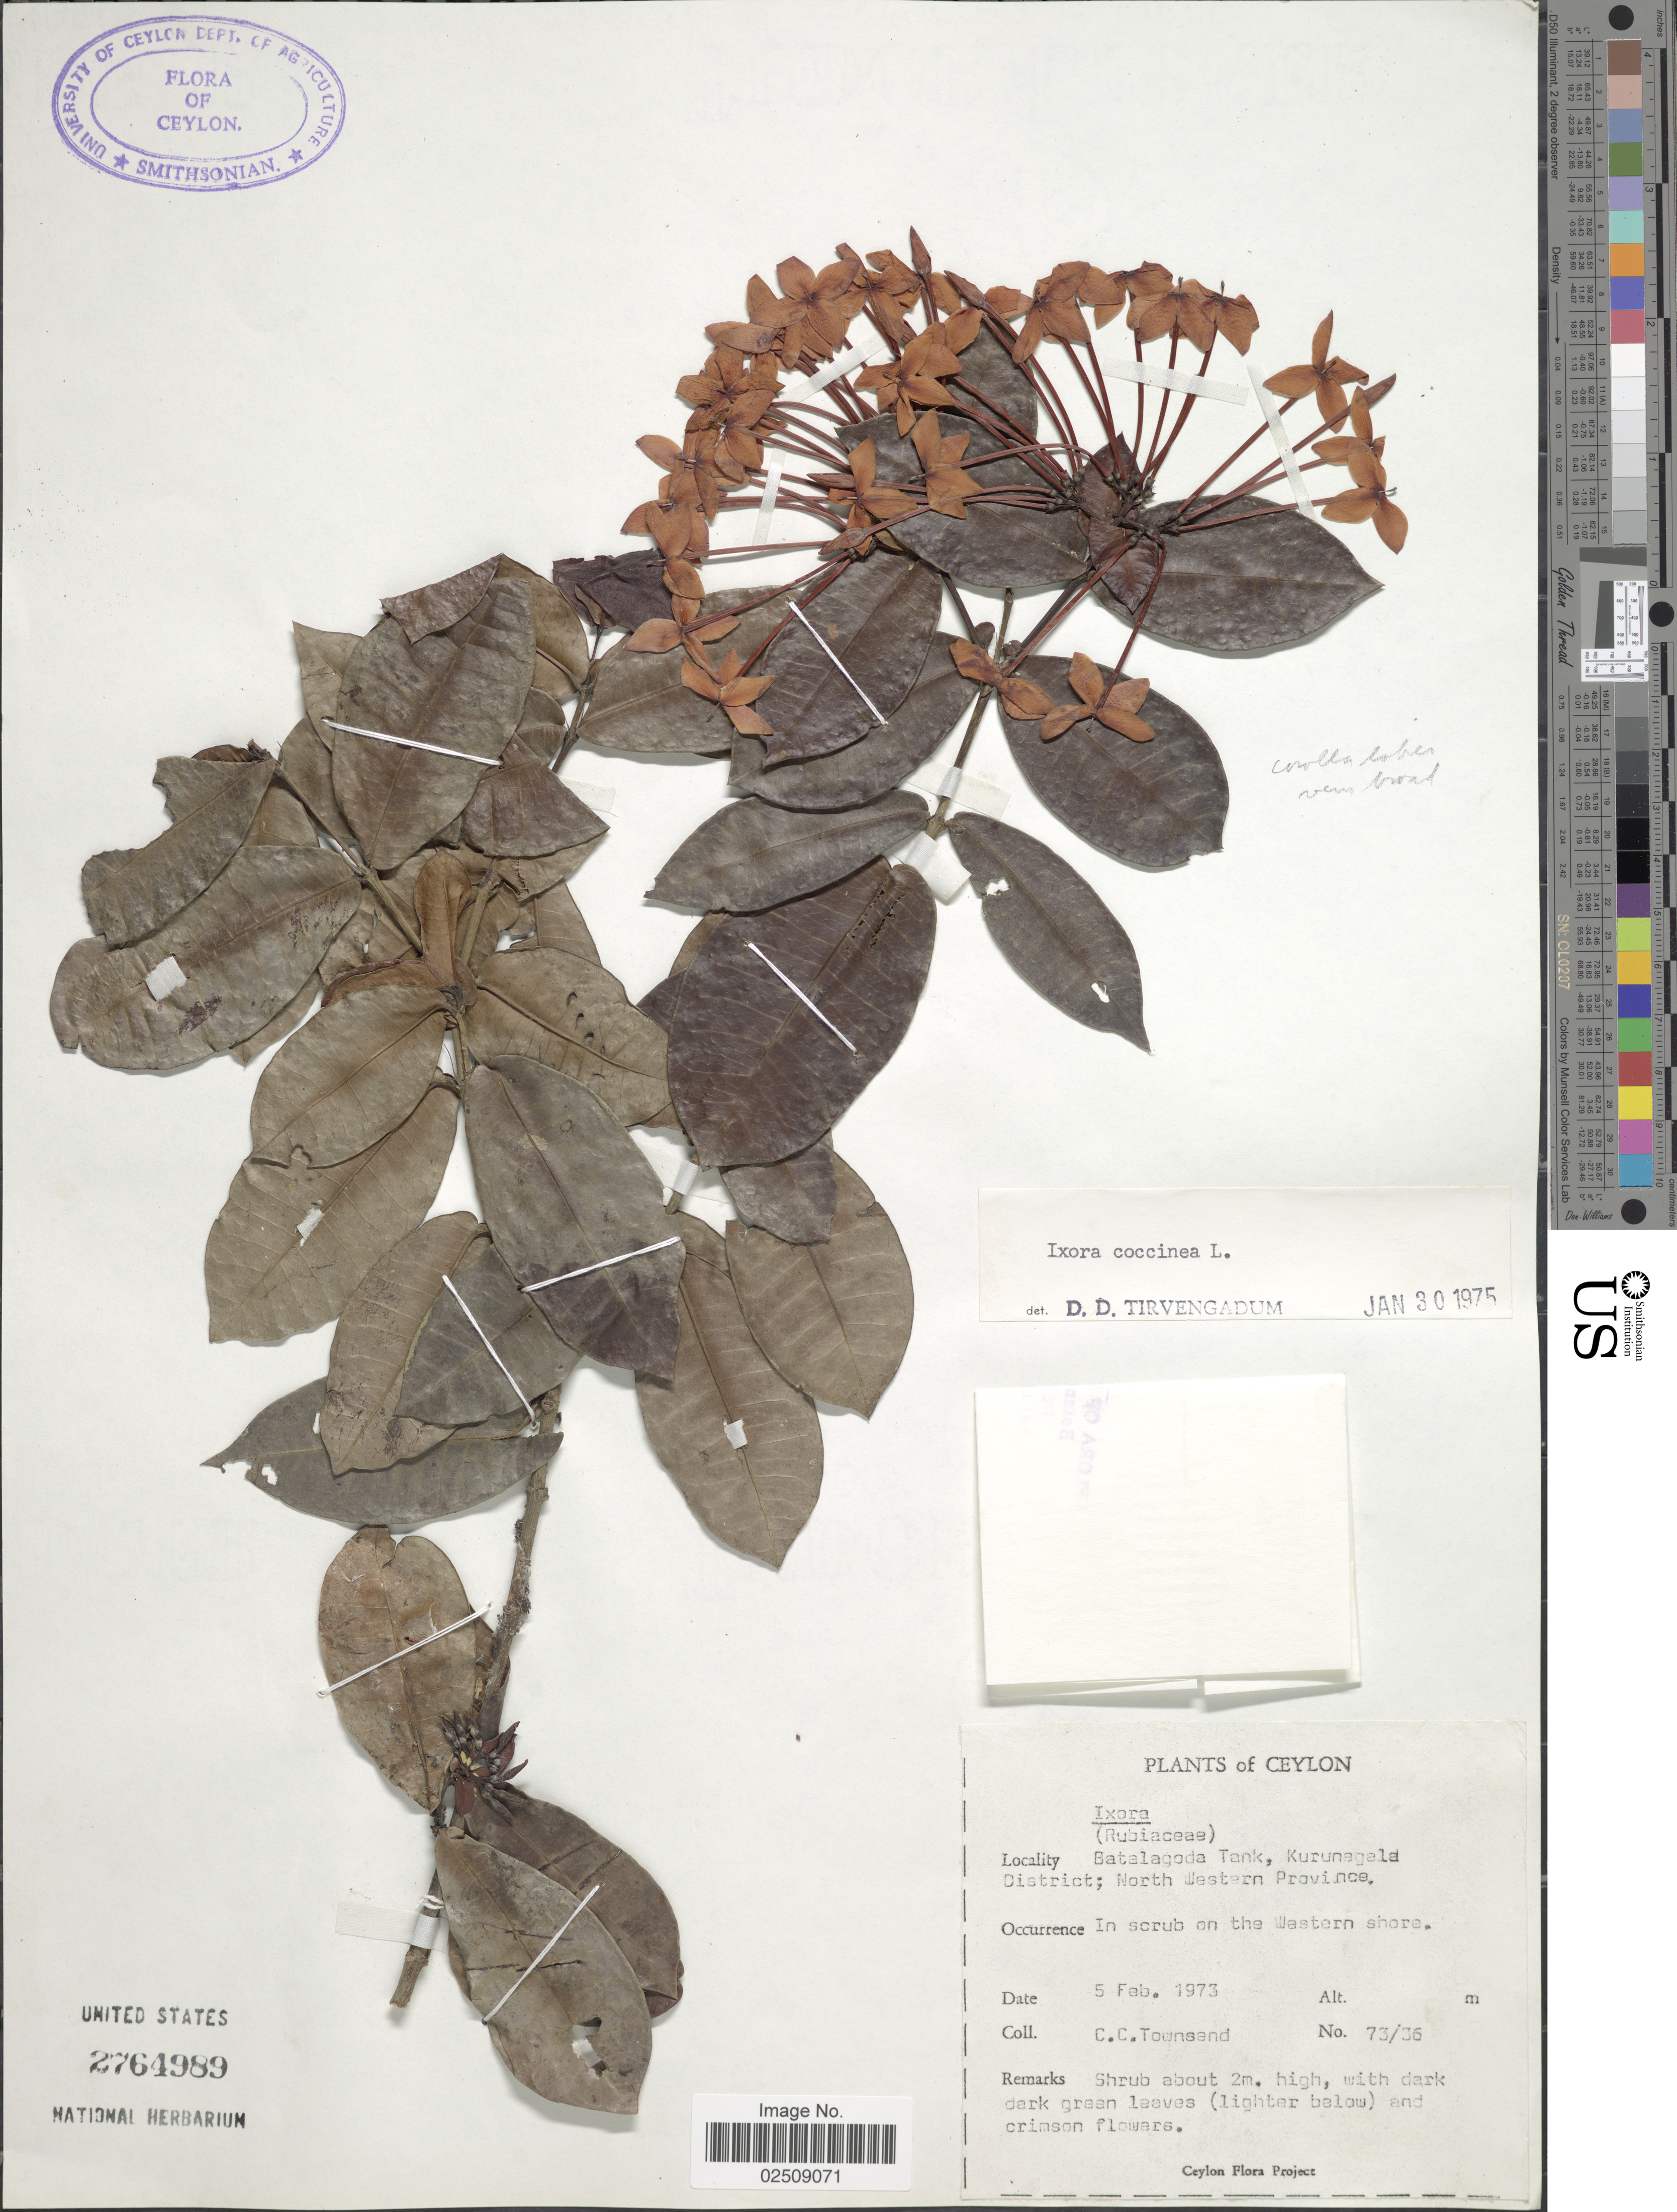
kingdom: Plantae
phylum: Tracheophyta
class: Magnoliopsida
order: Gentianales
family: Rubiaceae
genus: Ixora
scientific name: Ixora coccinea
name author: L.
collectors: C. Townsand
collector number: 73/36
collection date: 1973-02-05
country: Sri Lanka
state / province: North Western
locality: Ceylon. Batalagoda Tank, Kurunegald District; North Western Province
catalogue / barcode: US 2764989